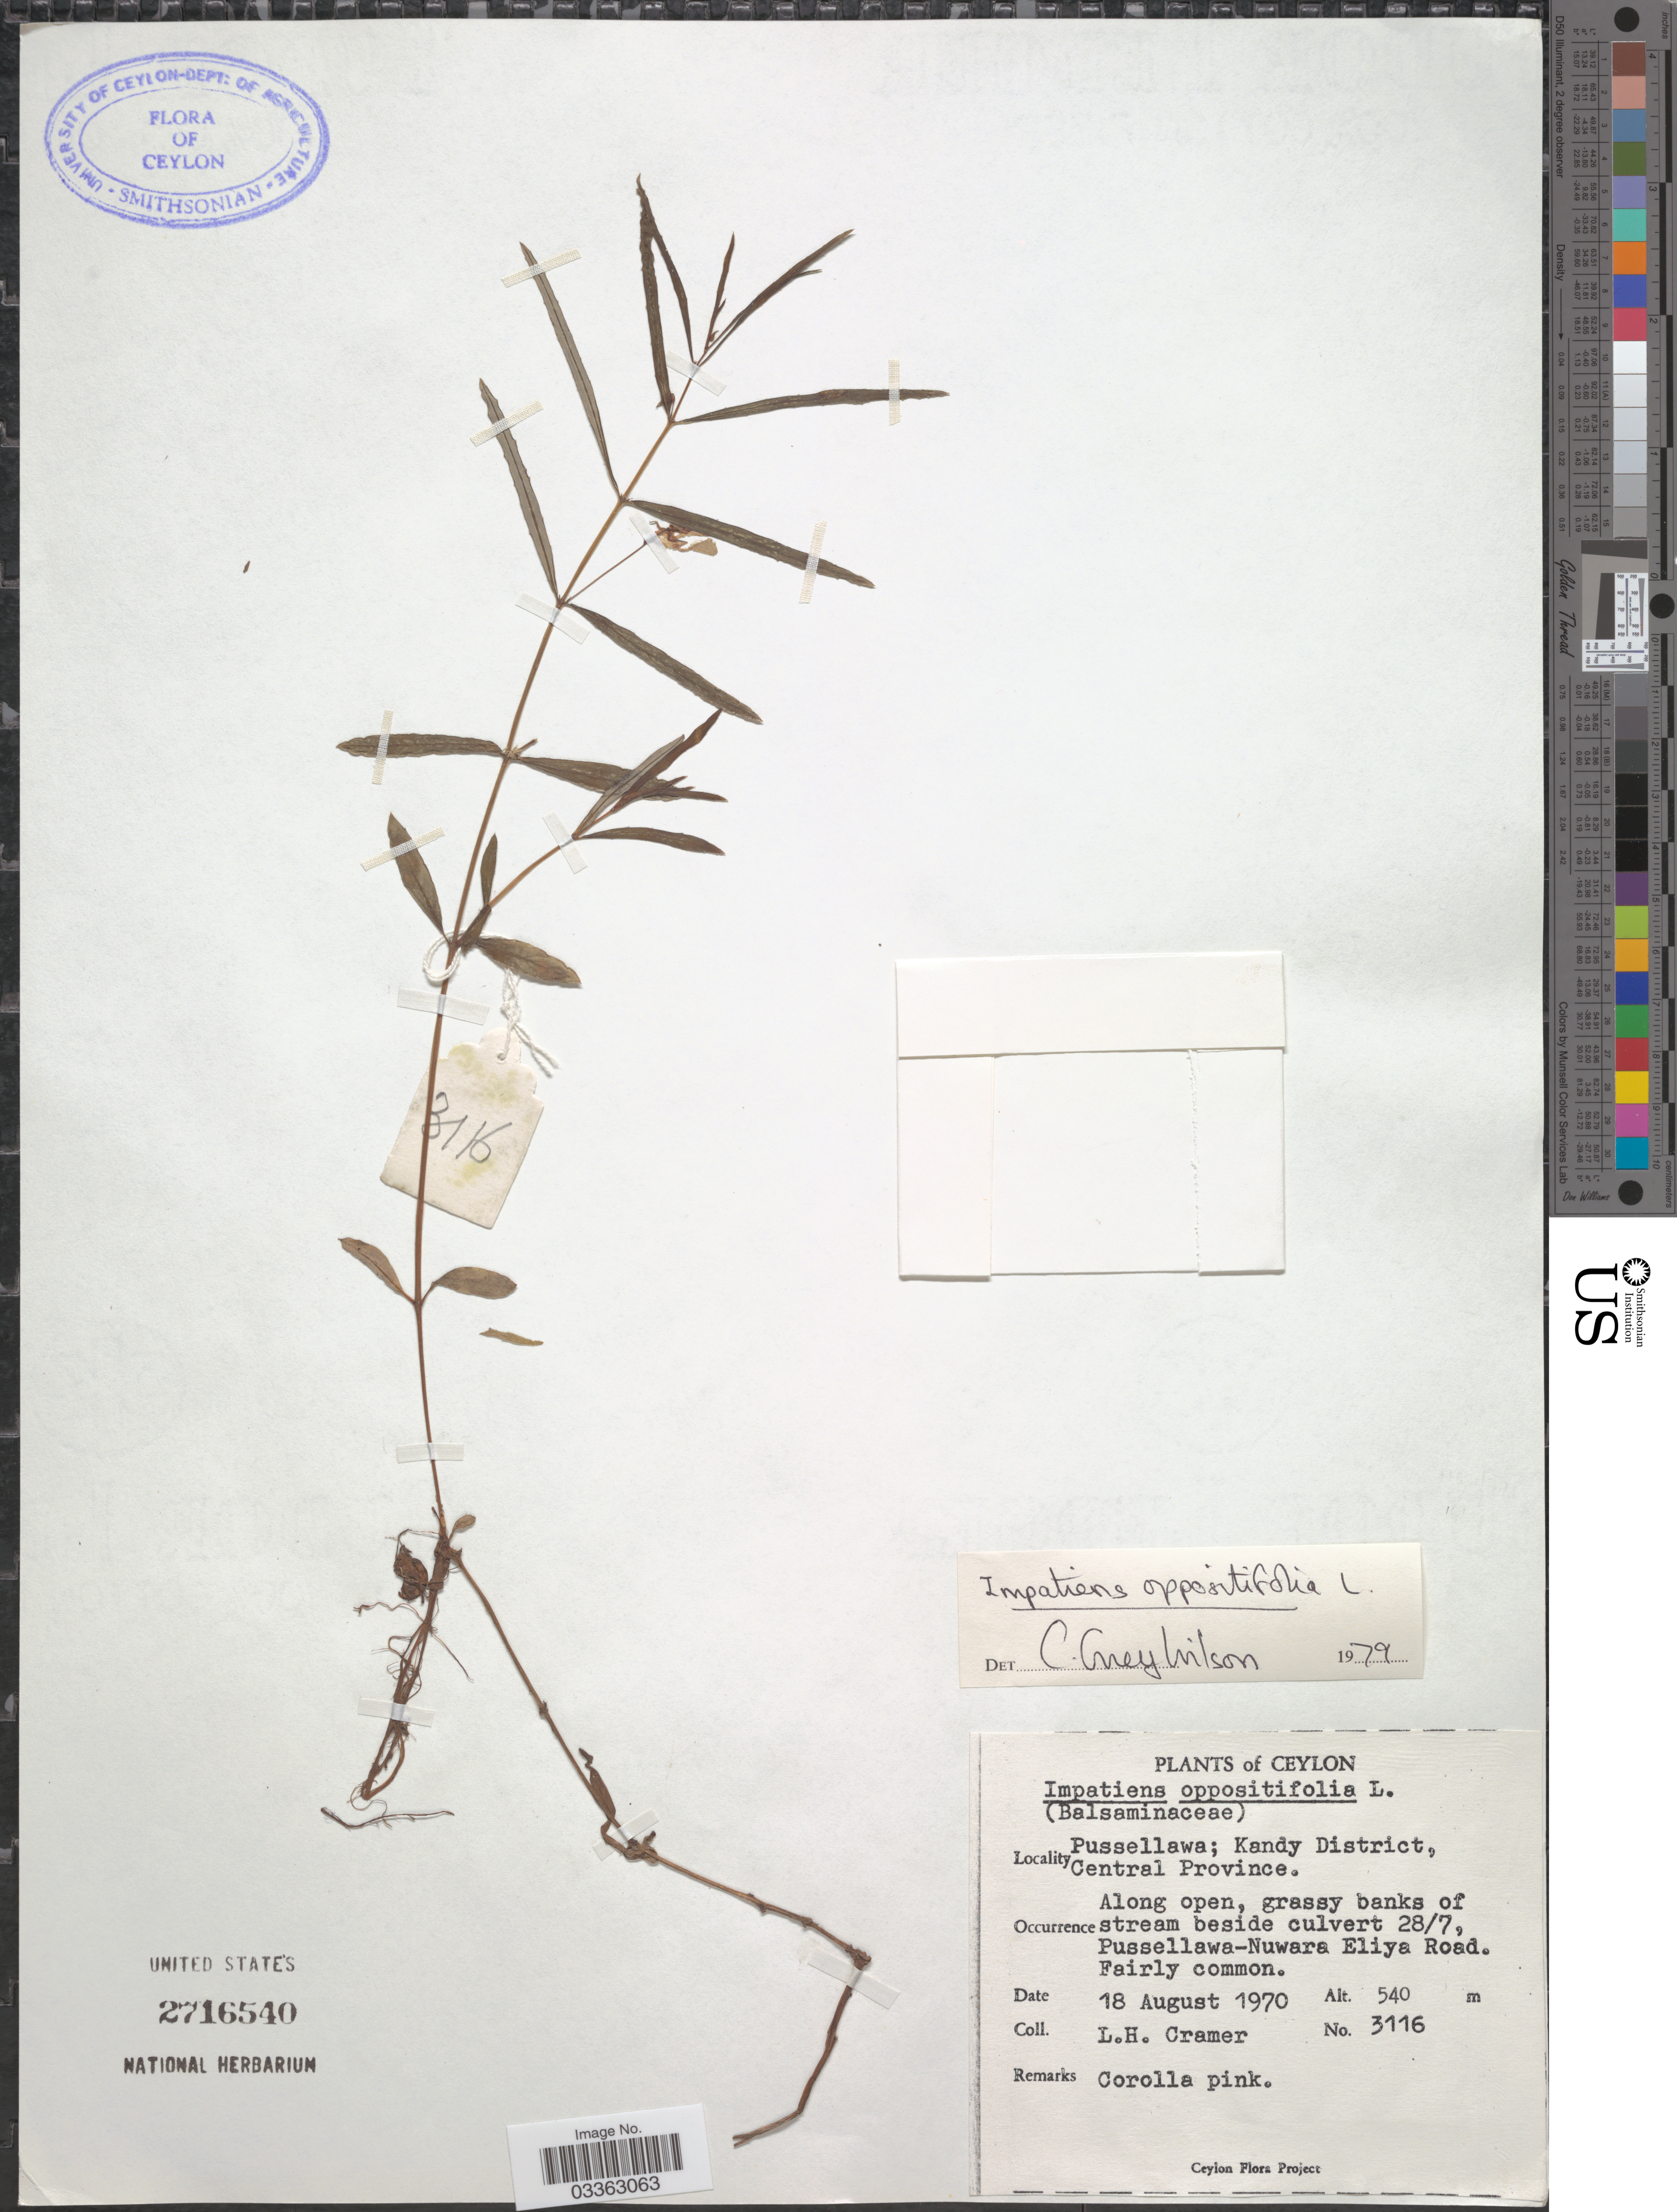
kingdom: Plantae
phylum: Tracheophyta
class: Magnoliopsida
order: Ericales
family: Balsaminaceae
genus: Impatiens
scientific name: Impatiens oppositifolia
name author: L.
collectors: L. H. Cramer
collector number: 3116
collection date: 1970-08-18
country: Sri Lanka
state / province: Central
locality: Ceylon, Pussellawa; Kandy District, Along open, grassy banks of stream beside culvert 28/7, Pussellawa-Nuwara Eliya Road.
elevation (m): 540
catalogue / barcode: US 2716540